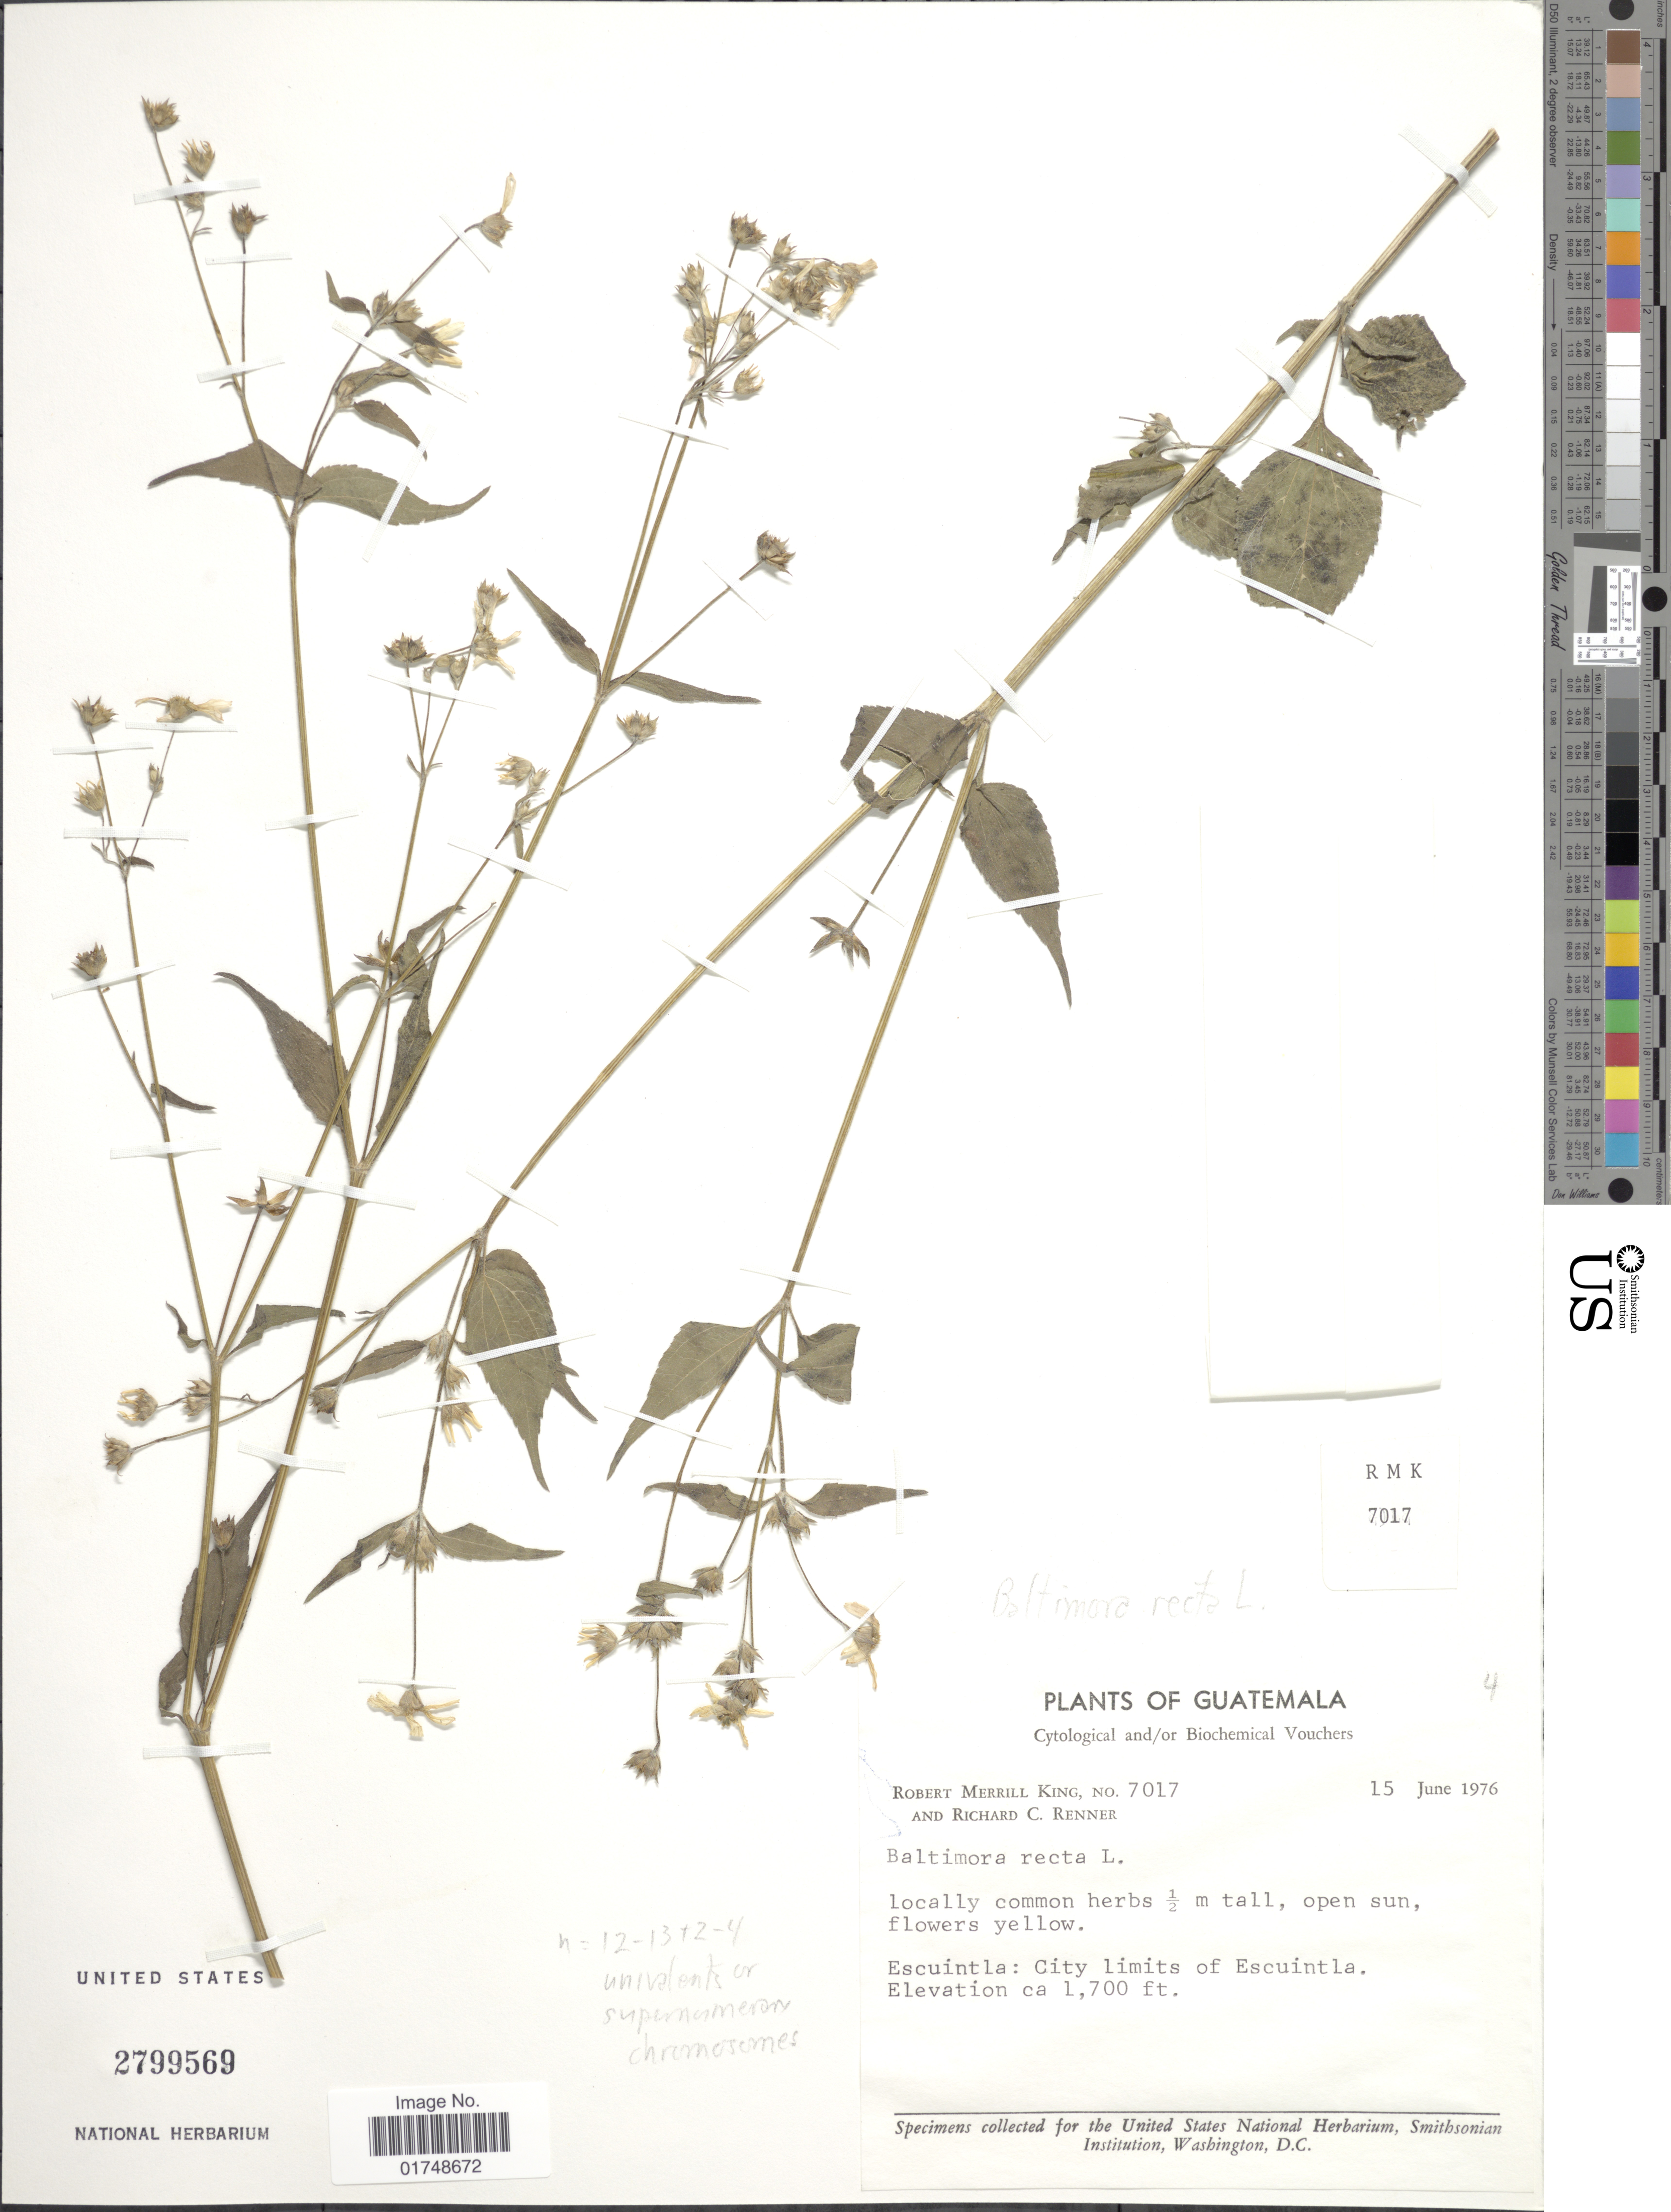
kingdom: Plantae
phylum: Tracheophyta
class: Magnoliopsida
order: Asterales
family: Asteraceae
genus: Baltimora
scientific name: Baltimora recta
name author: L.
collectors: R. M. King & R. C. Renner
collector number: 7017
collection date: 1976-06-15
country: Guatemala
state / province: Escuintla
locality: Escuintla: City limits of Escuintla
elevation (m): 518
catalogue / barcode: US 2799569